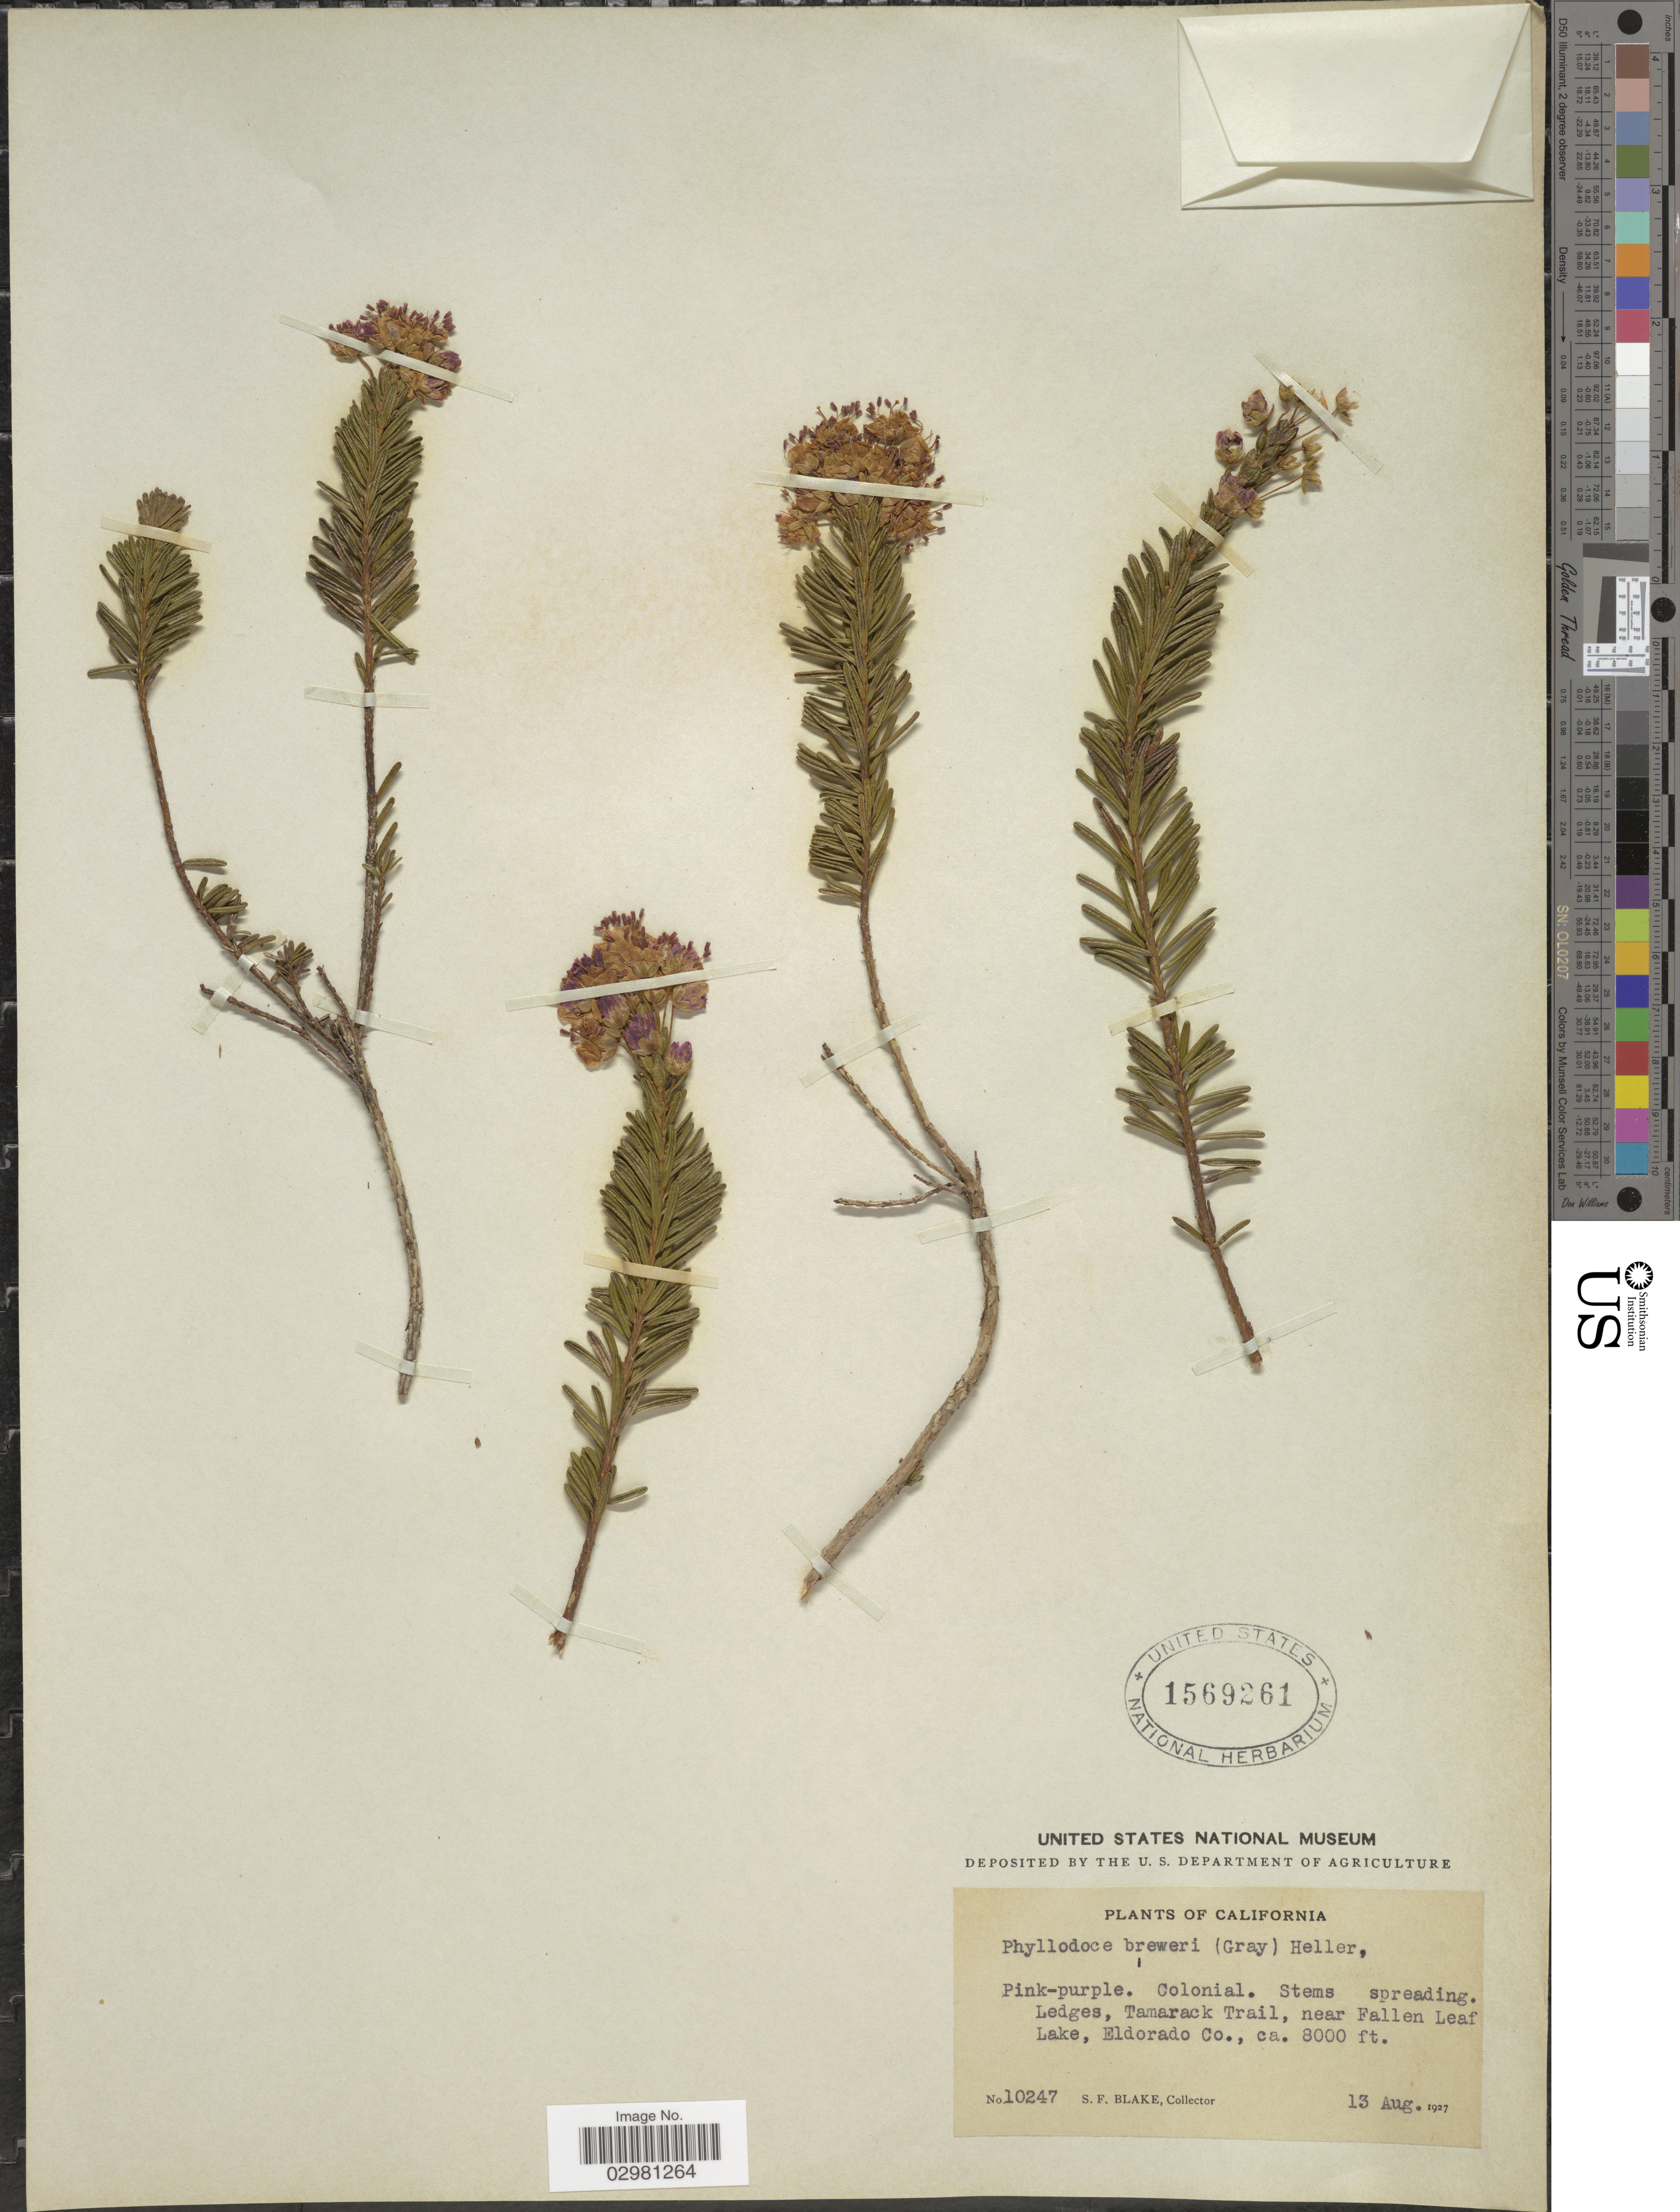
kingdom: Plantae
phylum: Tracheophyta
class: Magnoliopsida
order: Ericales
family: Ericaceae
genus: Phyllodoce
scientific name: Phyllodoce breweri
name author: (A. Gray) A. Heller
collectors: S. Blake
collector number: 10247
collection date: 1927-08-13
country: United States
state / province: California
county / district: El Dorado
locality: Tamarack Trail, near Fallen Leaf Lake, Eldorado Co.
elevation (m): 2438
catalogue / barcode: US 1569261